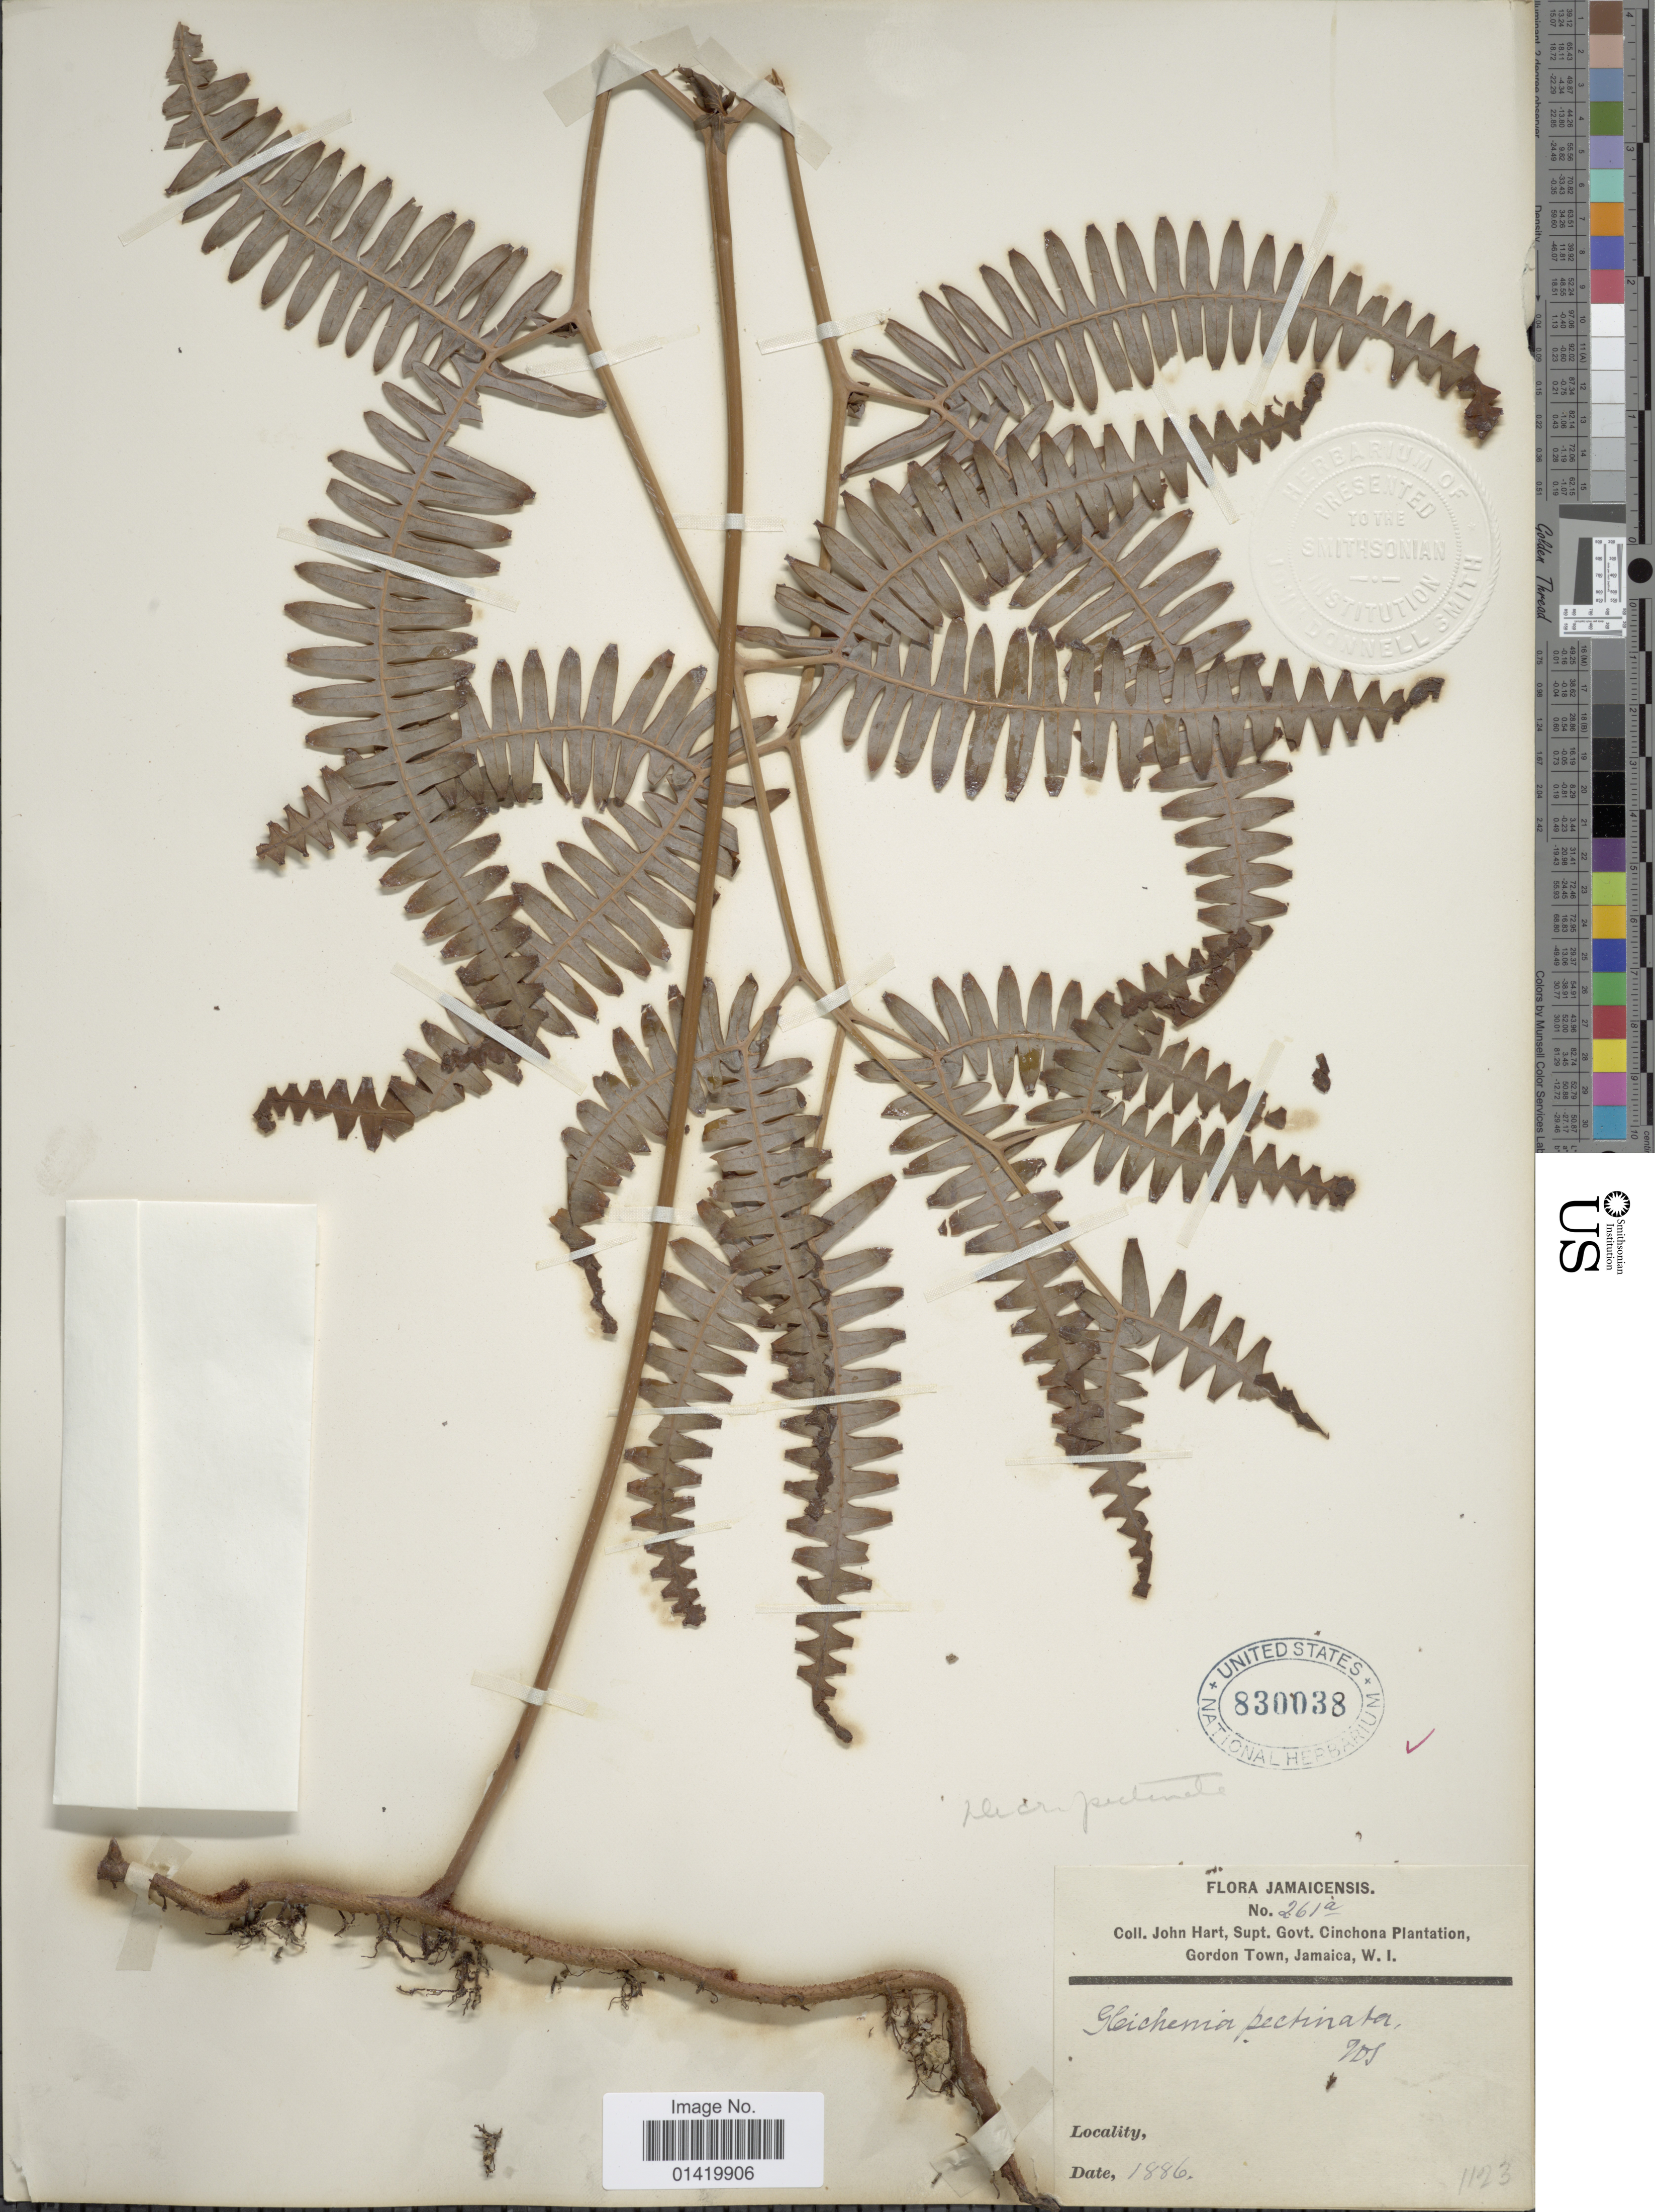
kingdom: Plantae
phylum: Tracheophyta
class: Polypodiopsida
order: Gleicheniales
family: Gleicheniaceae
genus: Gleichenella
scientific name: Gleichenella pectinata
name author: (Willd.) Ching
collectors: J. Hart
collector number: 261a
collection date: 1886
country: Jamaica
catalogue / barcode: US 830038